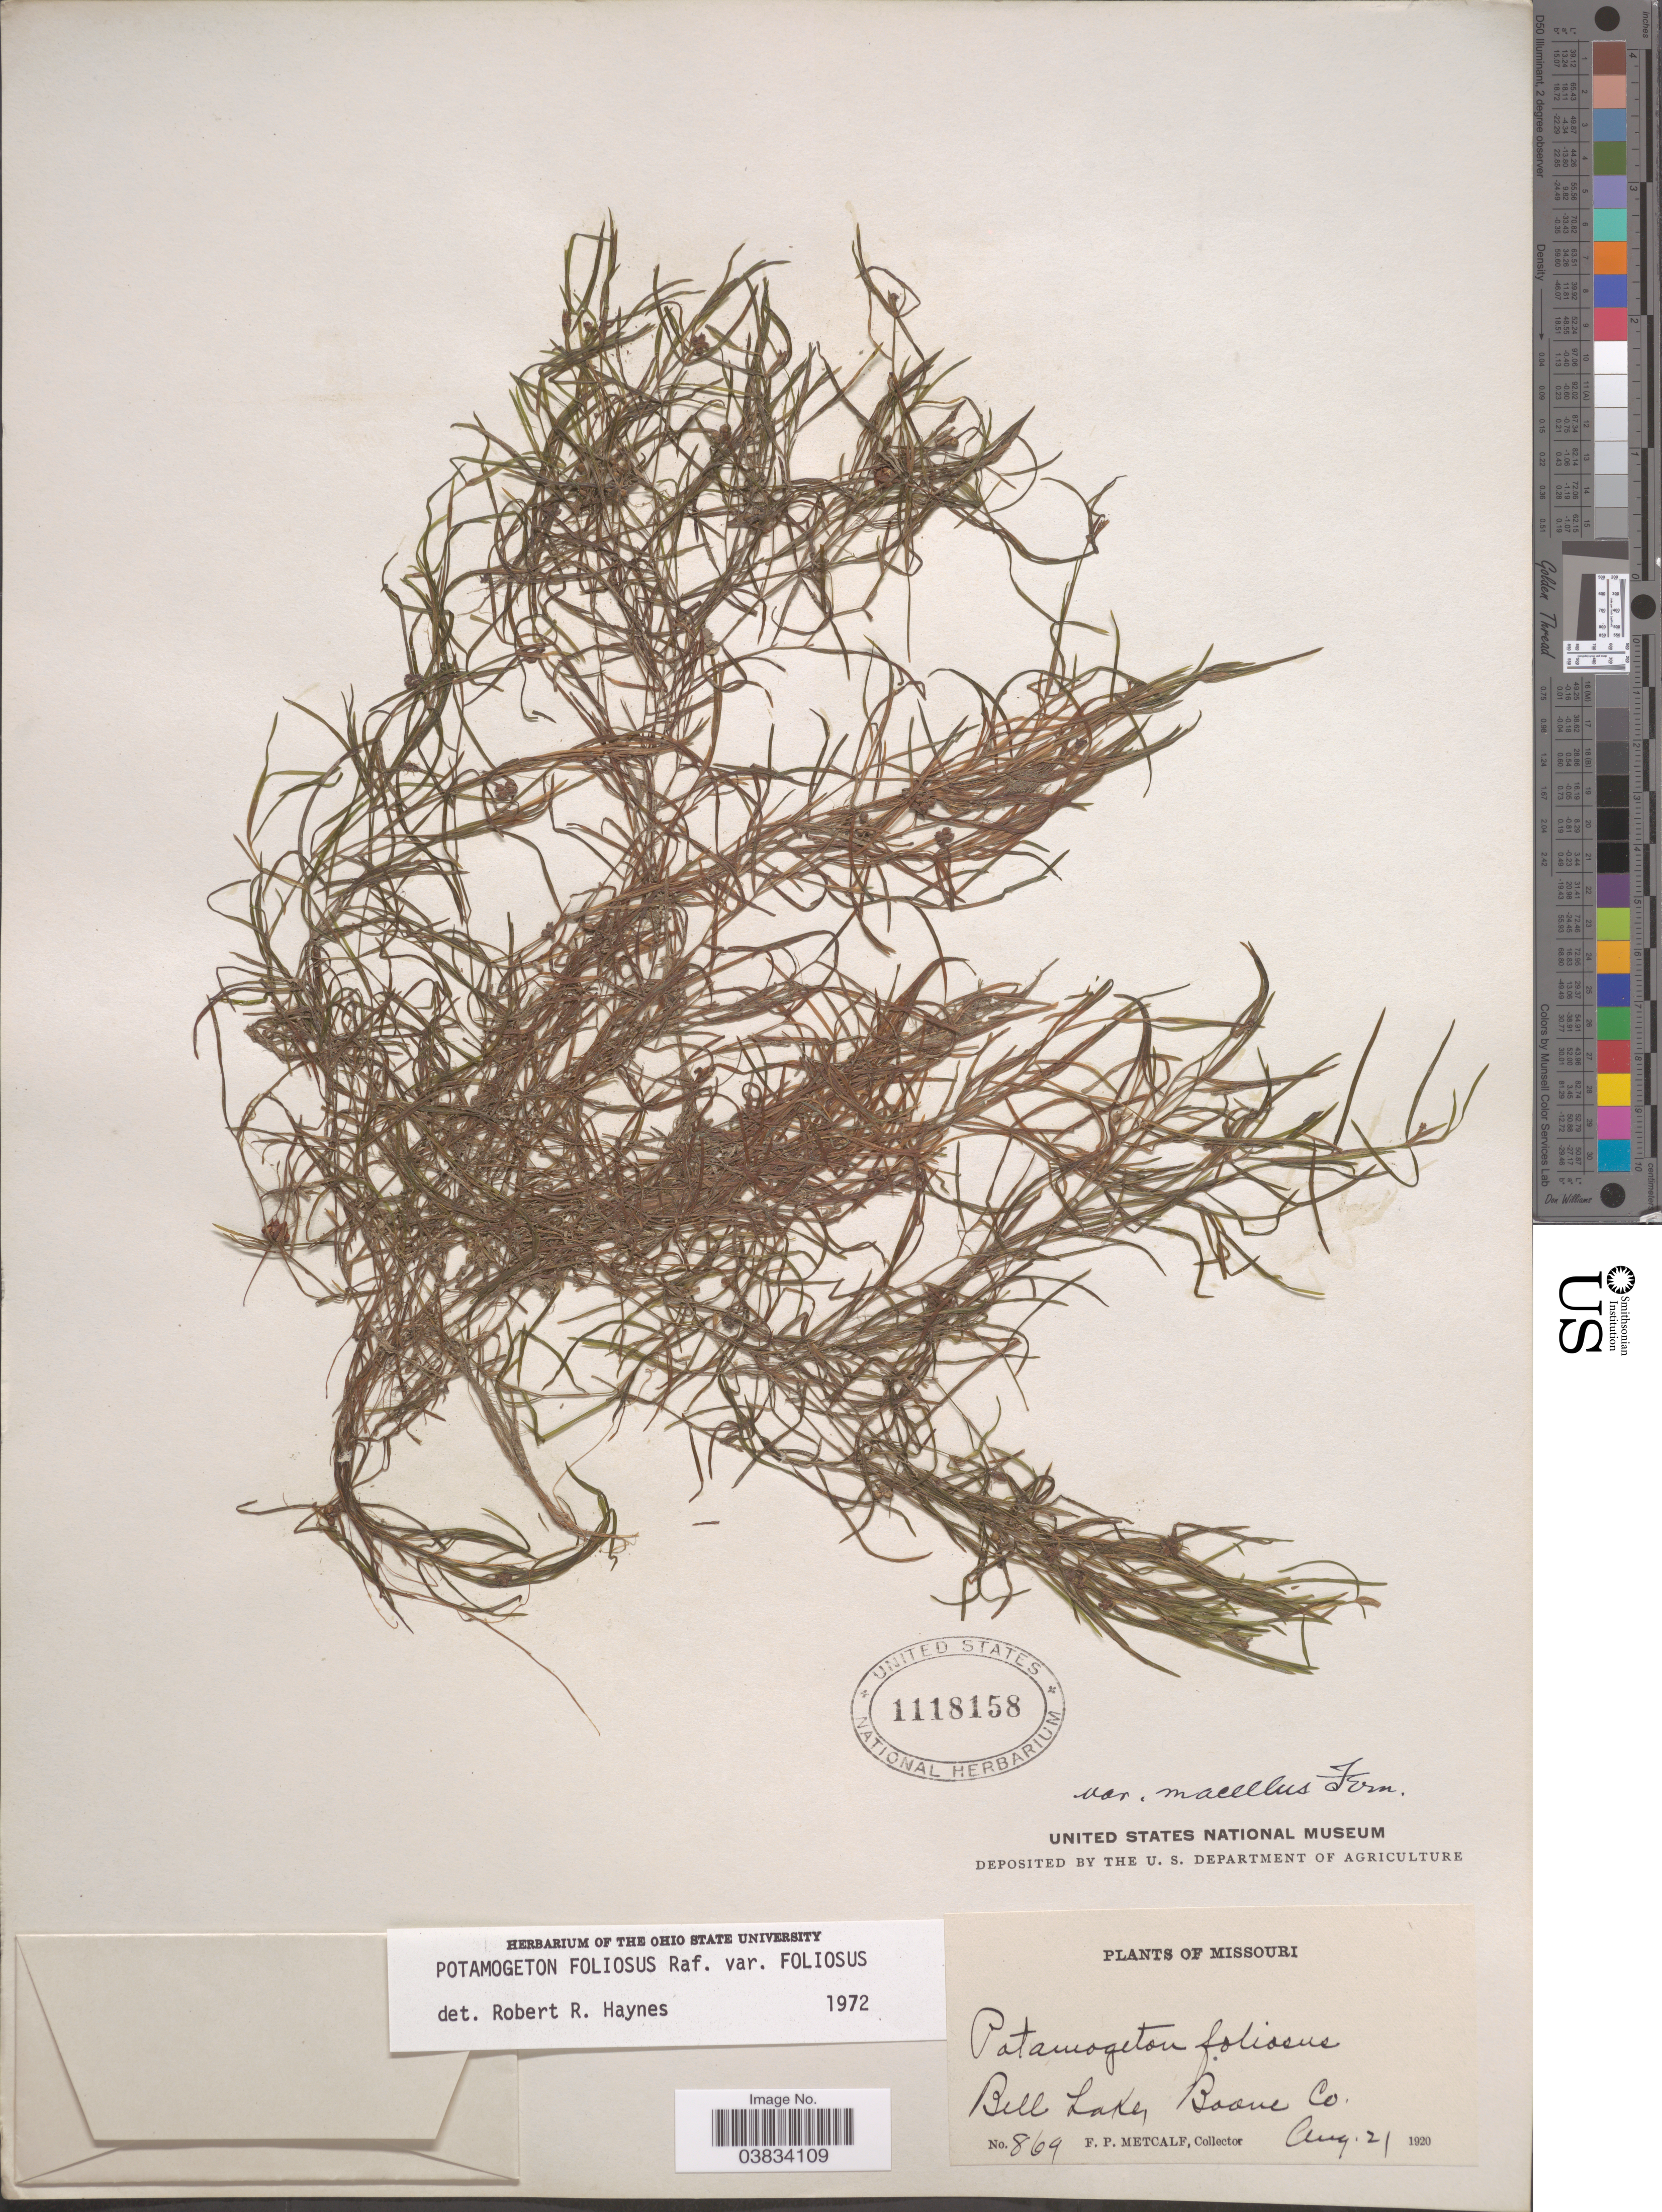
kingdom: Plantae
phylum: Tracheophyta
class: Liliopsida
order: Alismatales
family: Potamogetonaceae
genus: Potamogeton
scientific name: Potamogeton foliosus var. foliosus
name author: Raf.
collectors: F. Metcalf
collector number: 869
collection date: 1920-08-21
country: United States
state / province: Missouri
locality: Bill Lake, Boone Co.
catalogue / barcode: US 1118158